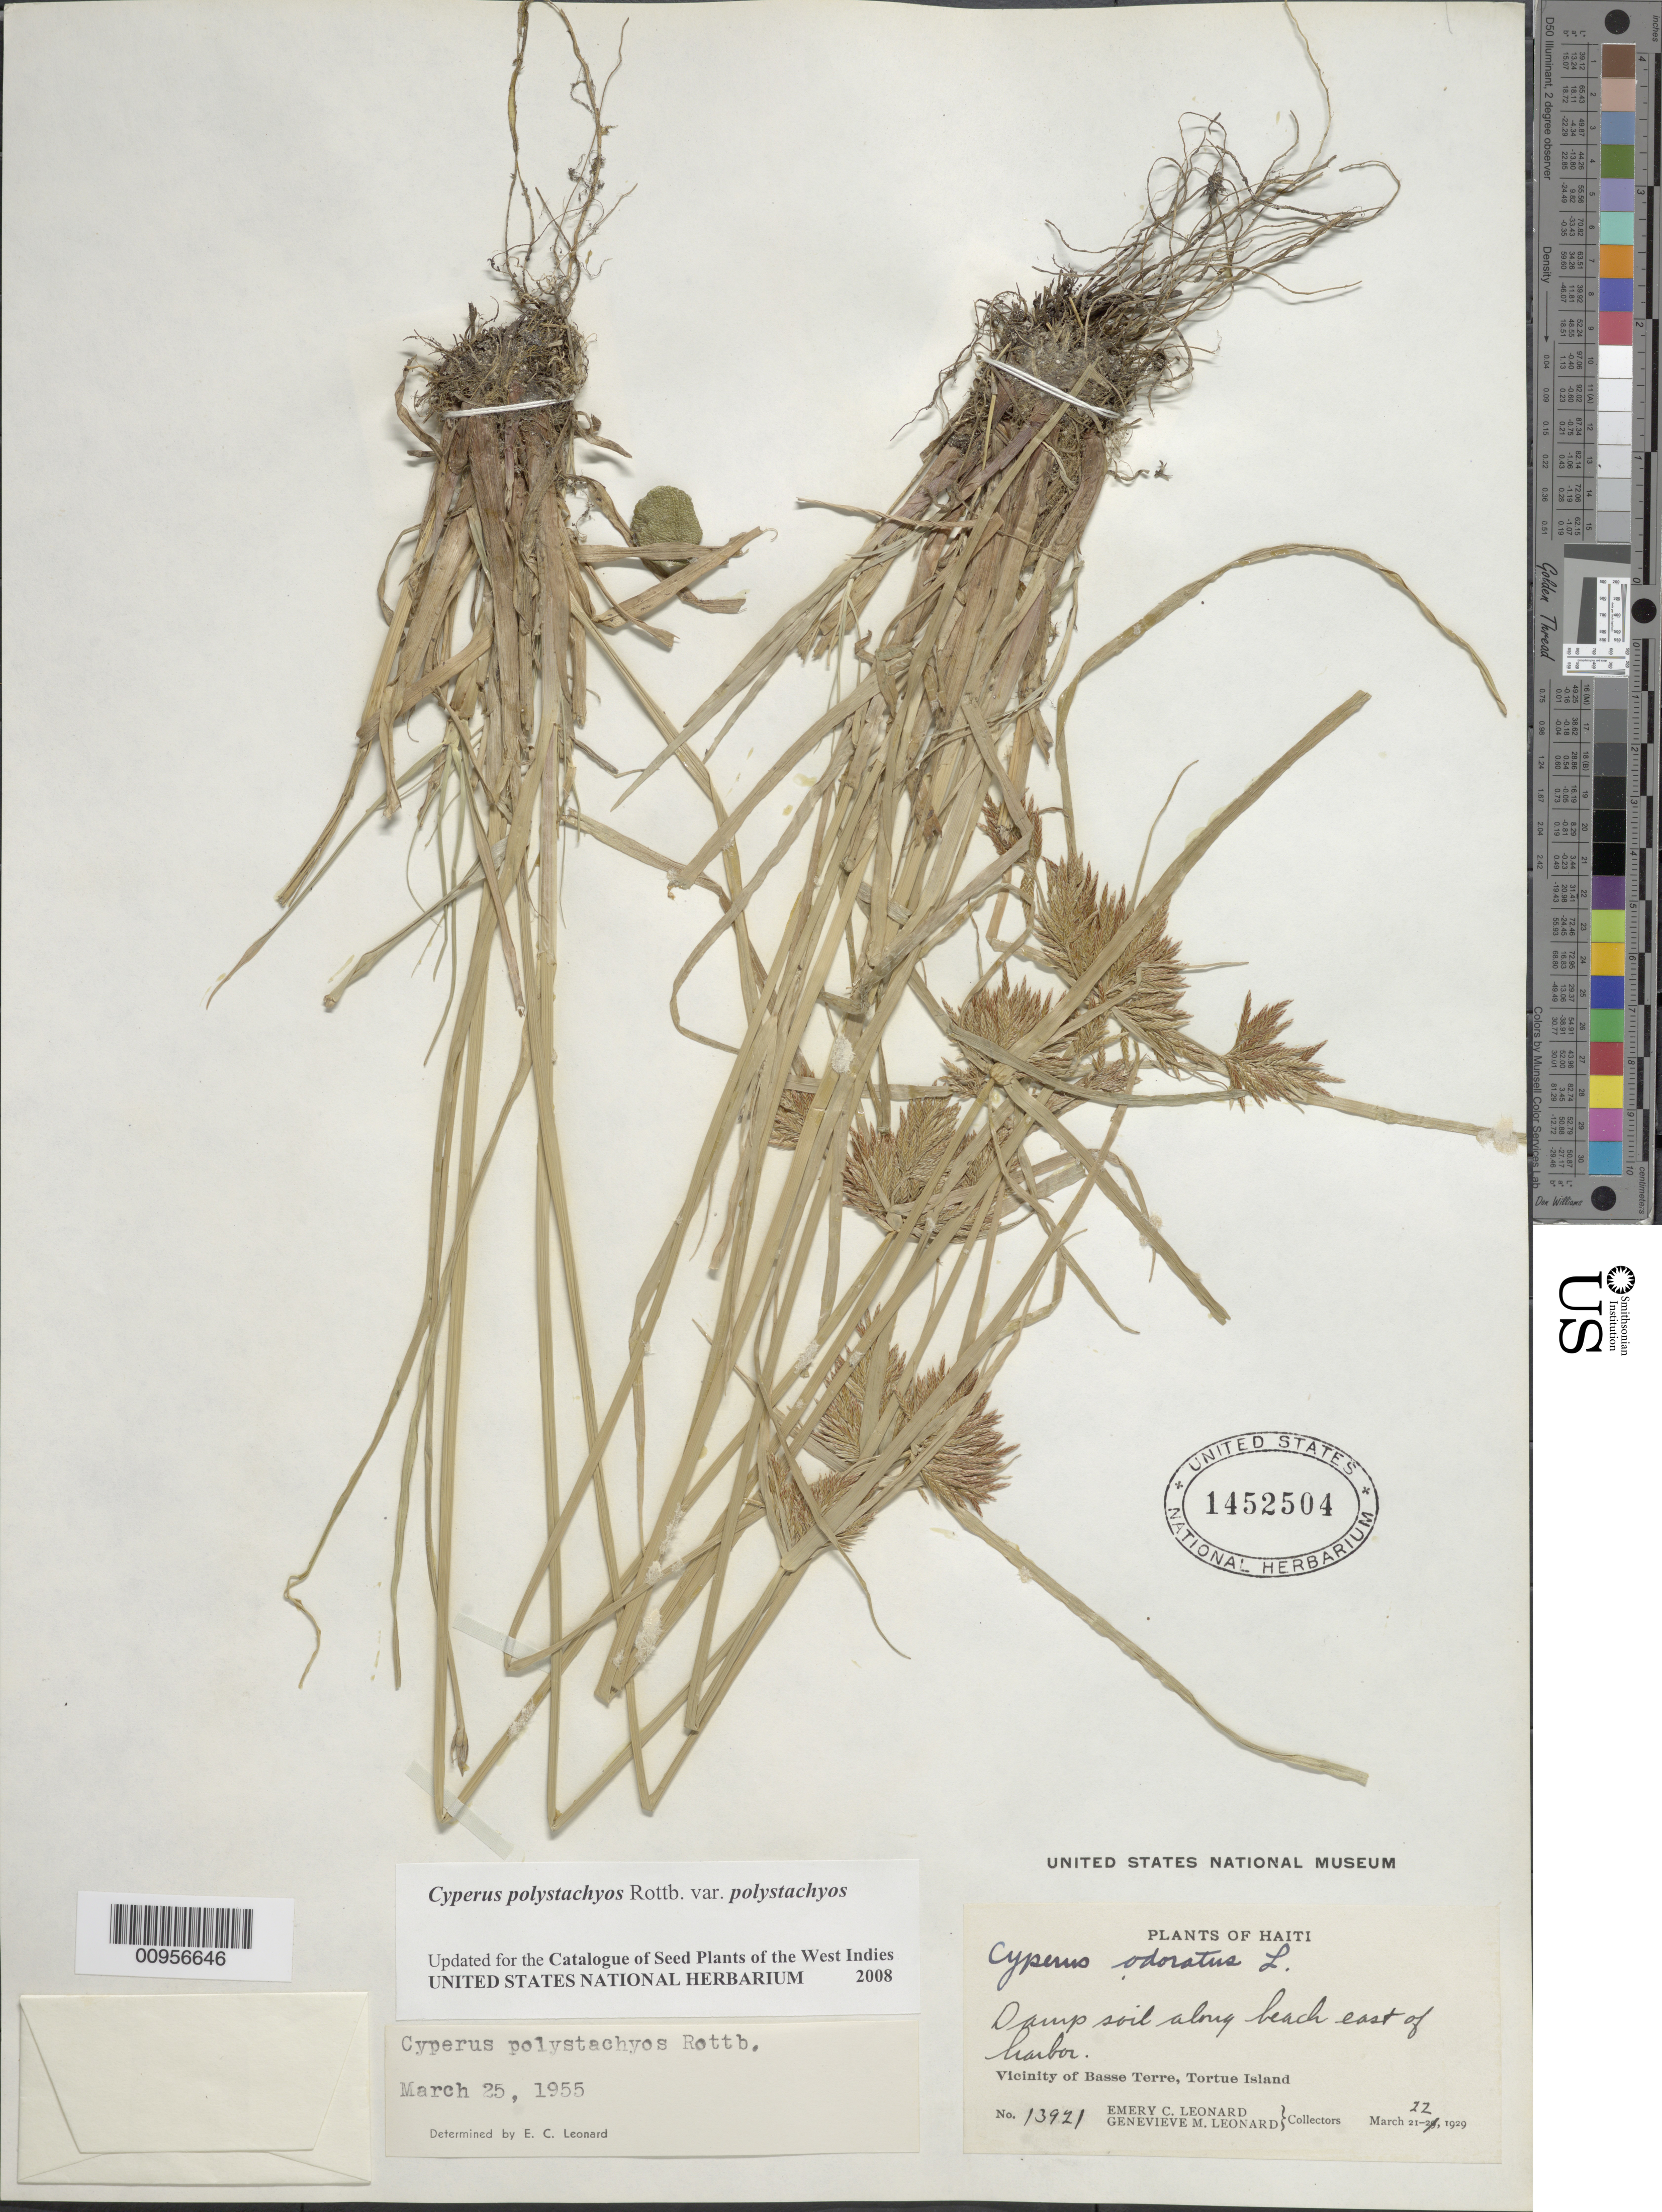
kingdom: Plantae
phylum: Tracheophyta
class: Liliopsida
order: Poales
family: Cyperaceae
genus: Cyperus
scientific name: Cyperus polystachyos var. polystachyos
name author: Rottb.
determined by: Strong, M. T., (US), Smithsonian Institution - National Museum of Natural History (UNITED STATES)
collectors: E. C. Leonard & G. M. Leonard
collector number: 13921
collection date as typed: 22 Mar 1929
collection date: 1929-03-22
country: Haiti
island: Tortue Island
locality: Vicinity of Basse Terre, along beach E of harbor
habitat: Damp soil along beach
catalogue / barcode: US 1452504